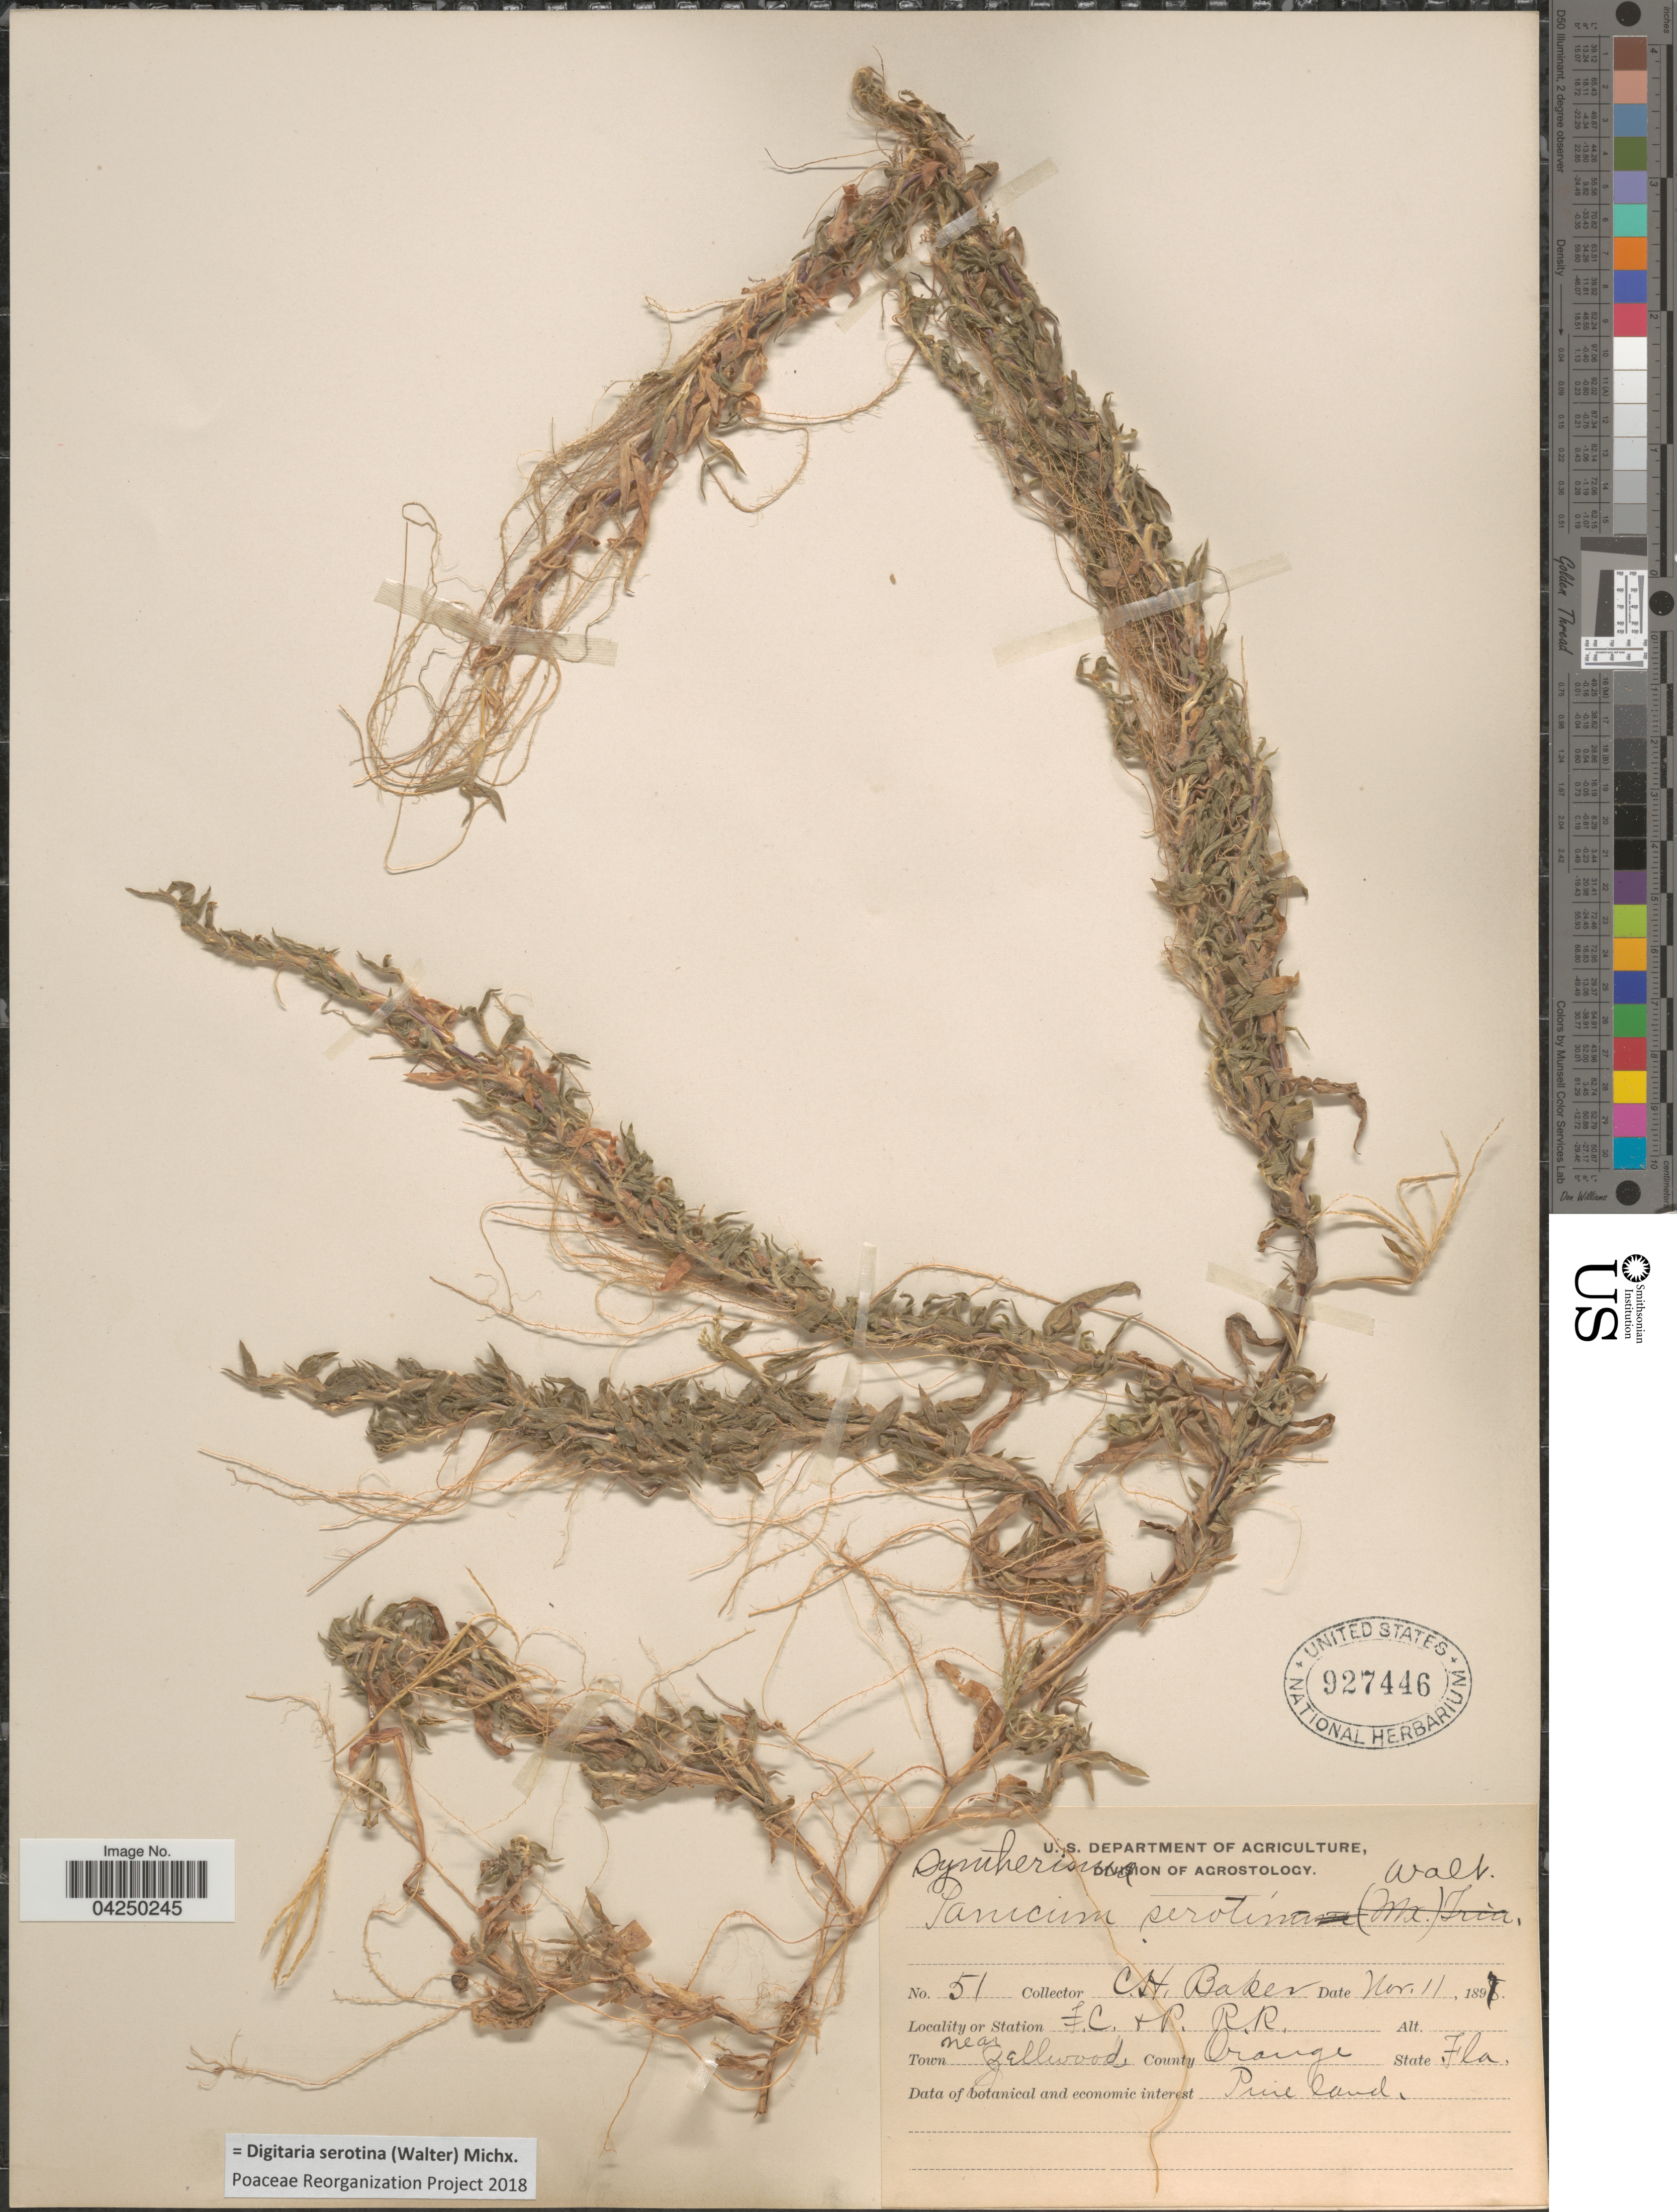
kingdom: Plantae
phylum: Tracheophyta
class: Liliopsida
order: Poales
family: Poaceae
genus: Digitaria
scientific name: Digitaria serotina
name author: (Walter) Michx.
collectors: C. H. Baker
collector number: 51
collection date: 1897-11-11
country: United States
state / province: Florida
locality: F.C. & P. R.R. Town near Zellwood. County Orange. Pine land.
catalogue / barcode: US 927446